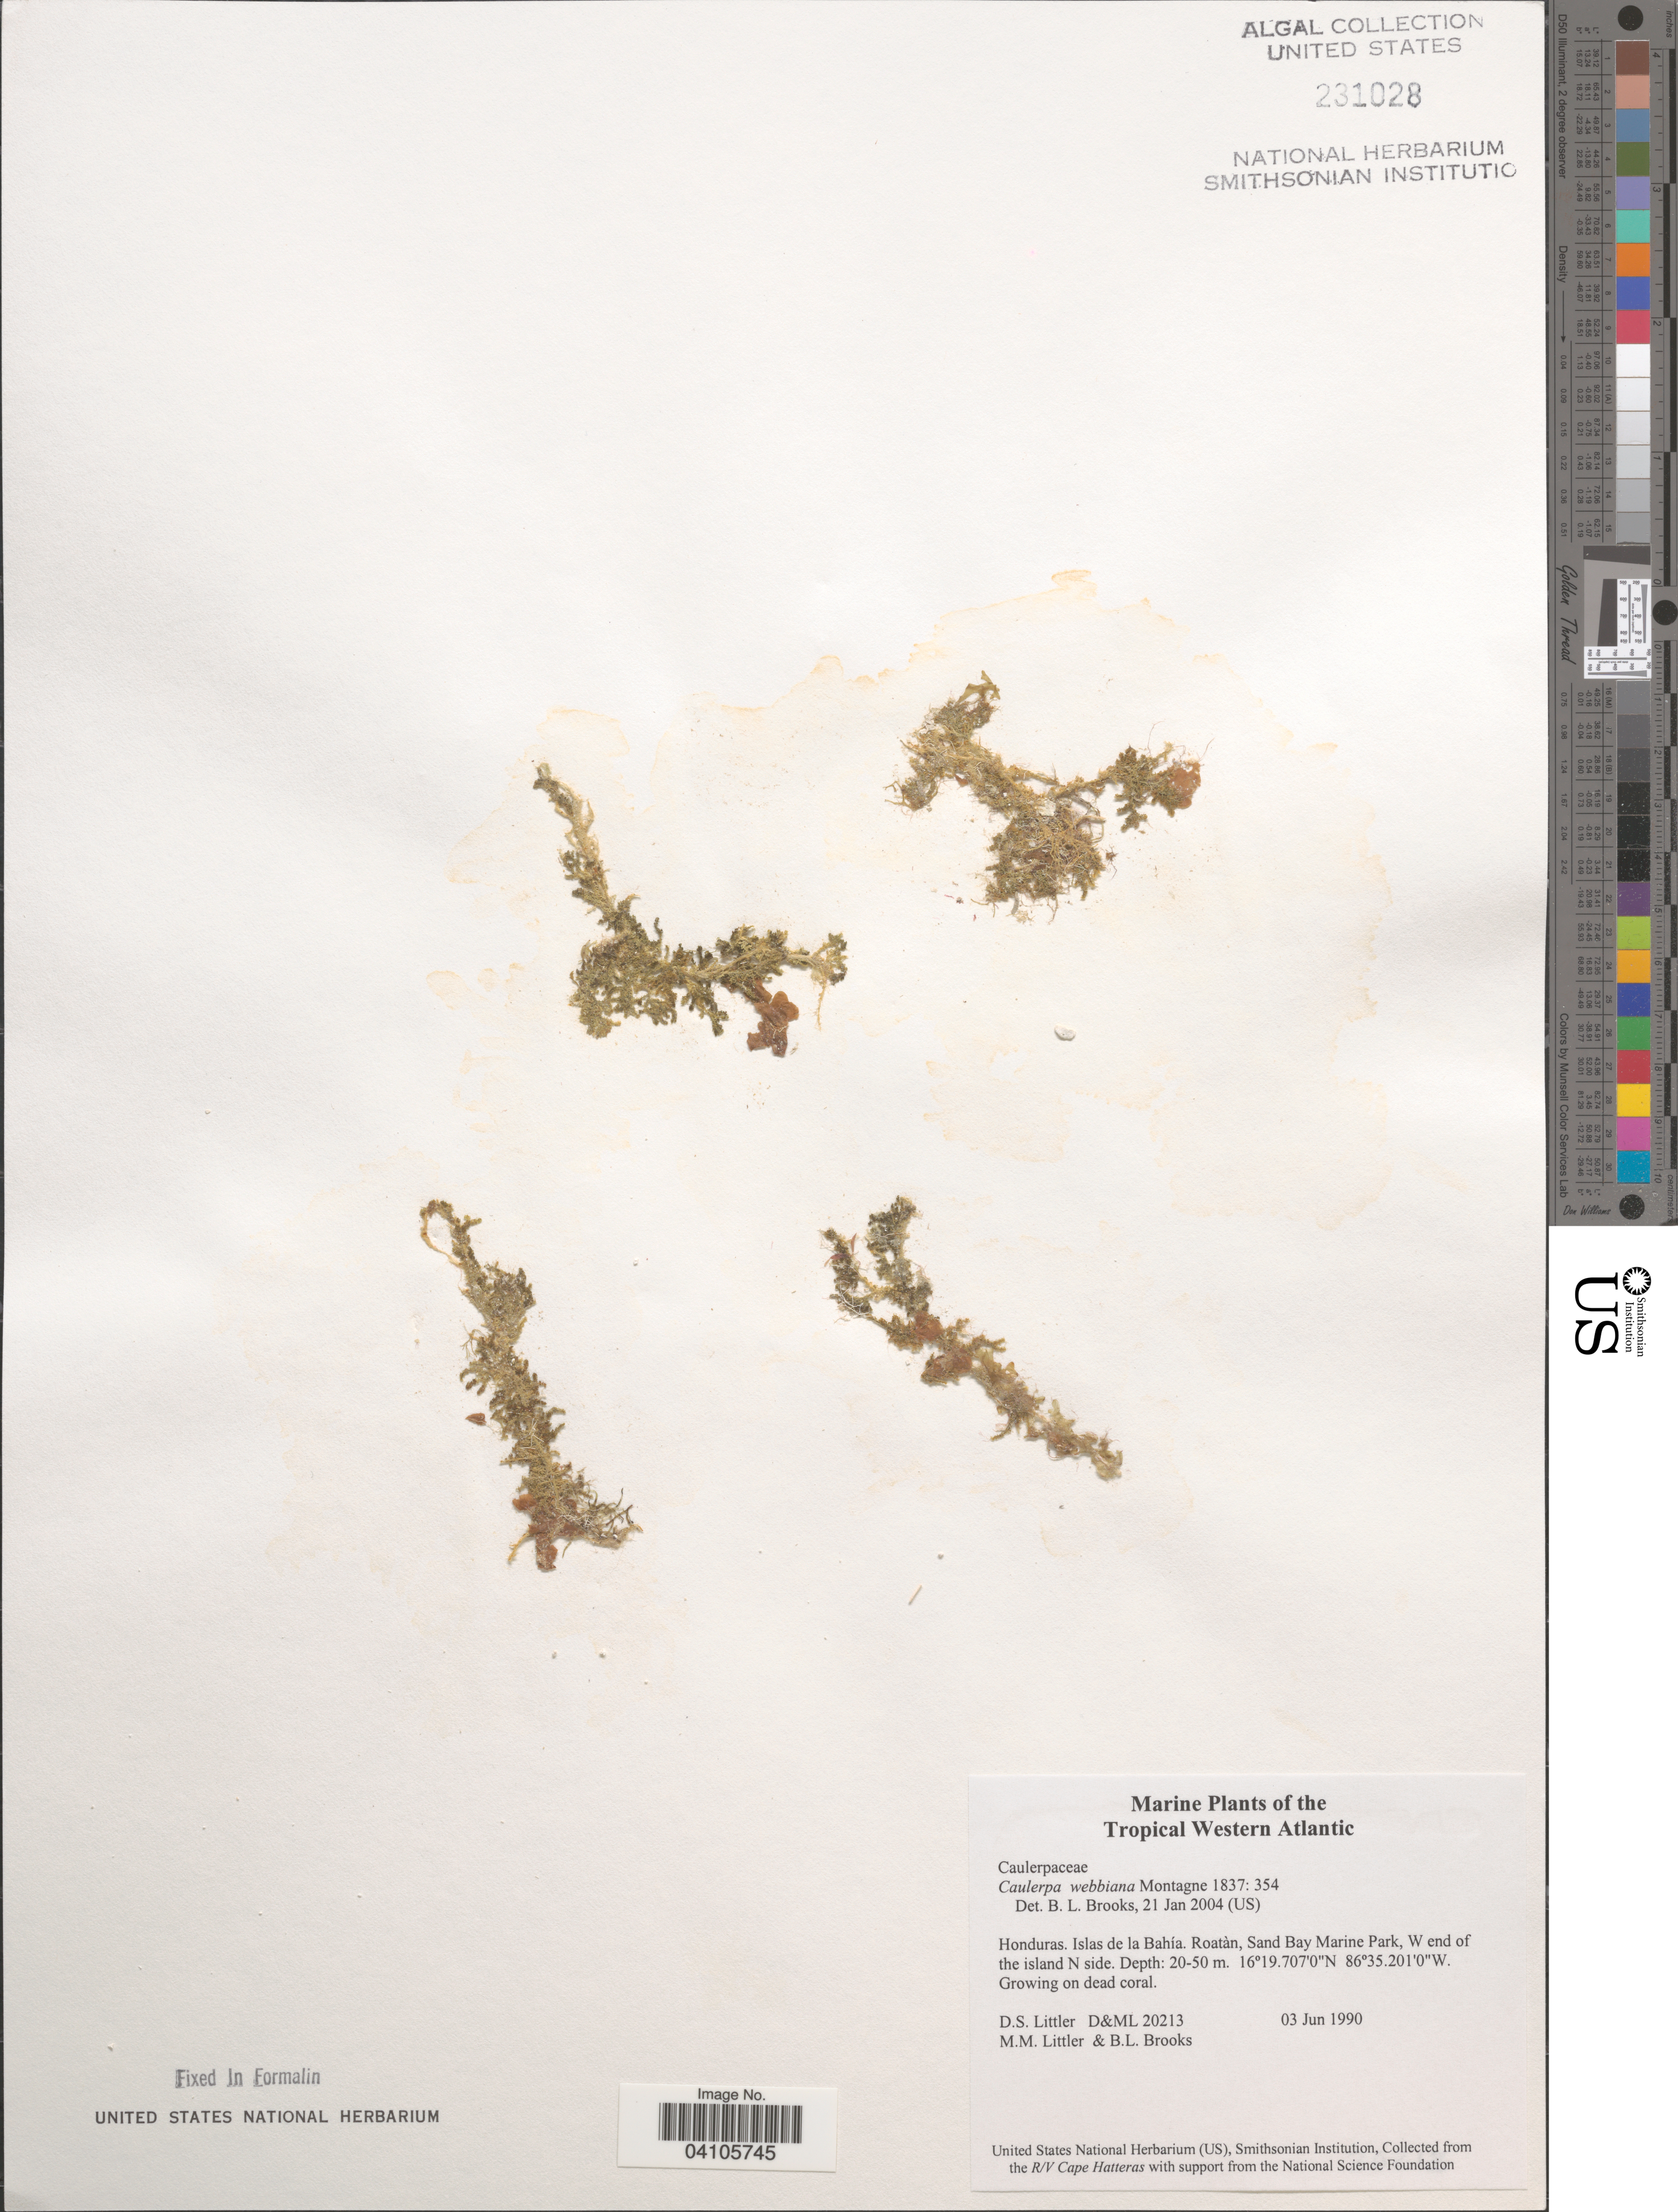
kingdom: Plantae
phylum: Chlorophyta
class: Ulvophyceae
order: Bryopsidales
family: Caulerpaceae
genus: Caulerpa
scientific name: Caulerpa webbiana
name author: Mont.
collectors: D. S. Littler & B. Brooks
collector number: D&ML20213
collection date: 1990-06-03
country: Honduras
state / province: Islas de la Bahía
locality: Roatàn, San Bay Marine Park, W end of the island N side.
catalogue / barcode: US 231028